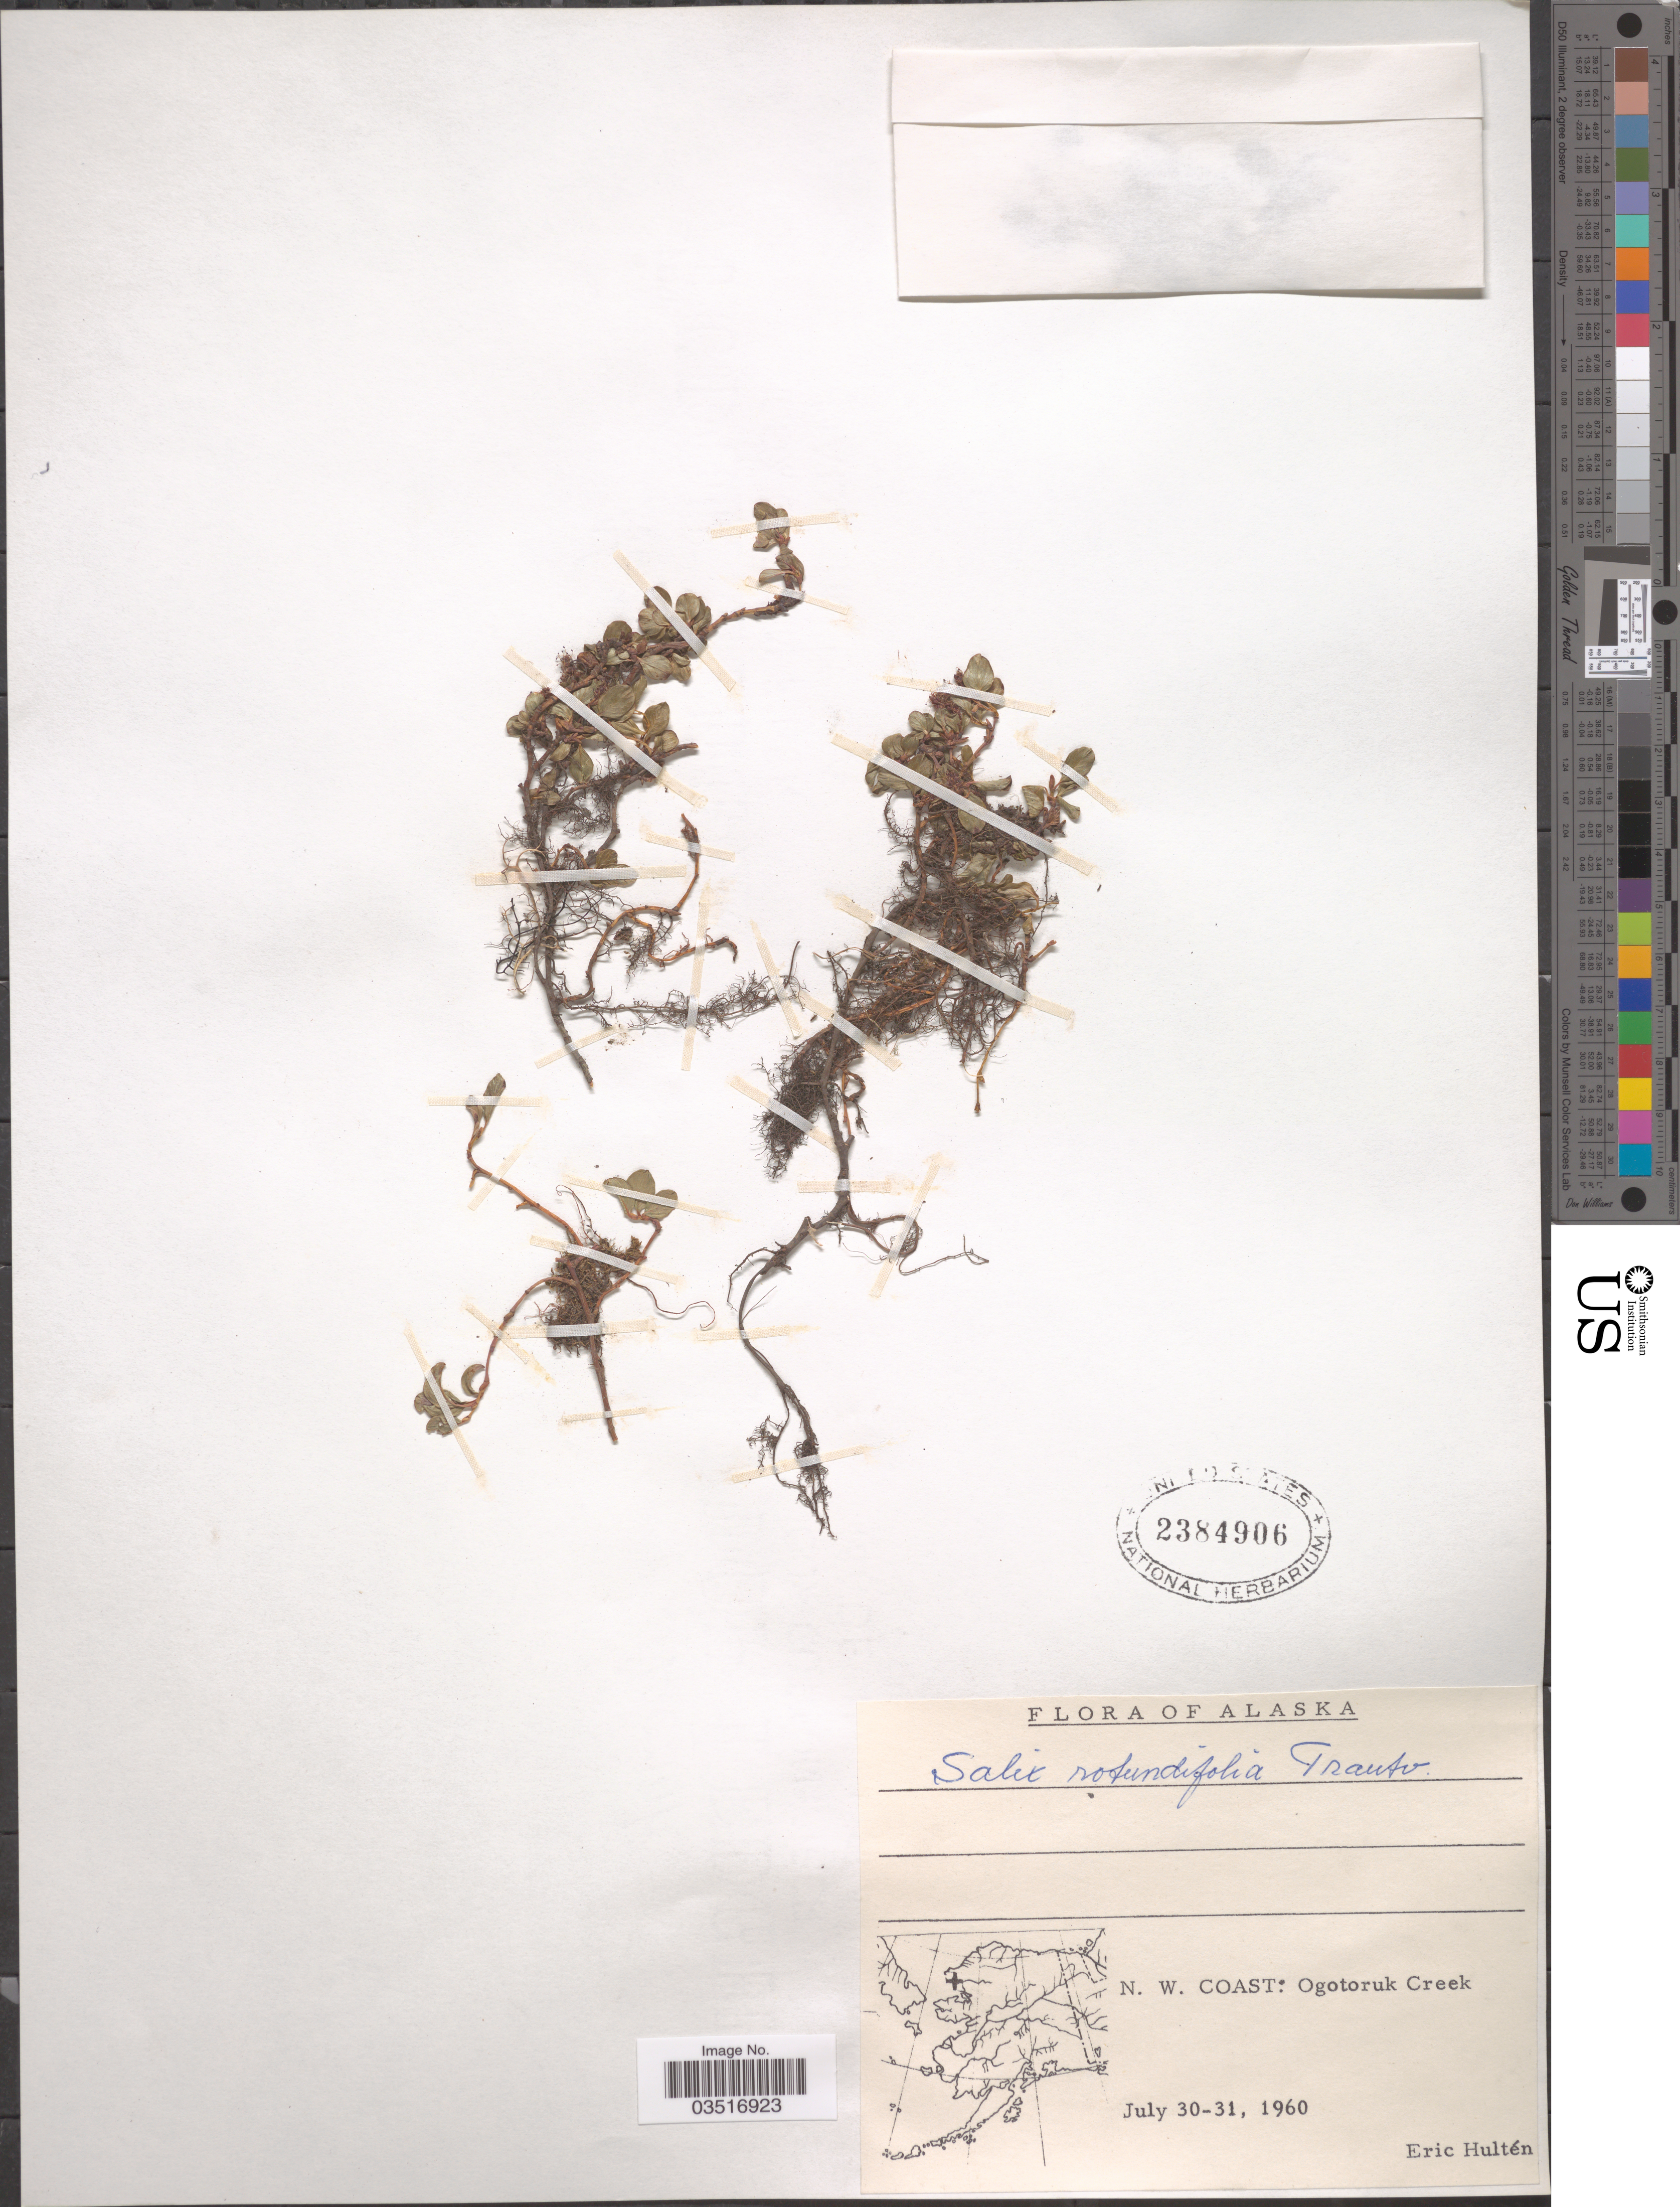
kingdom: Plantae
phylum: Tracheophyta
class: Magnoliopsida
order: Malpighiales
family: Salicaceae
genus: Salix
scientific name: Salix rotundifolia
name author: Trautv.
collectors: E. G. Hultén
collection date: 1960-07-30/1960-07-31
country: United States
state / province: Alaska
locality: N. W. Coast: Ogotoruk Creek.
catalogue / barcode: US 2384906